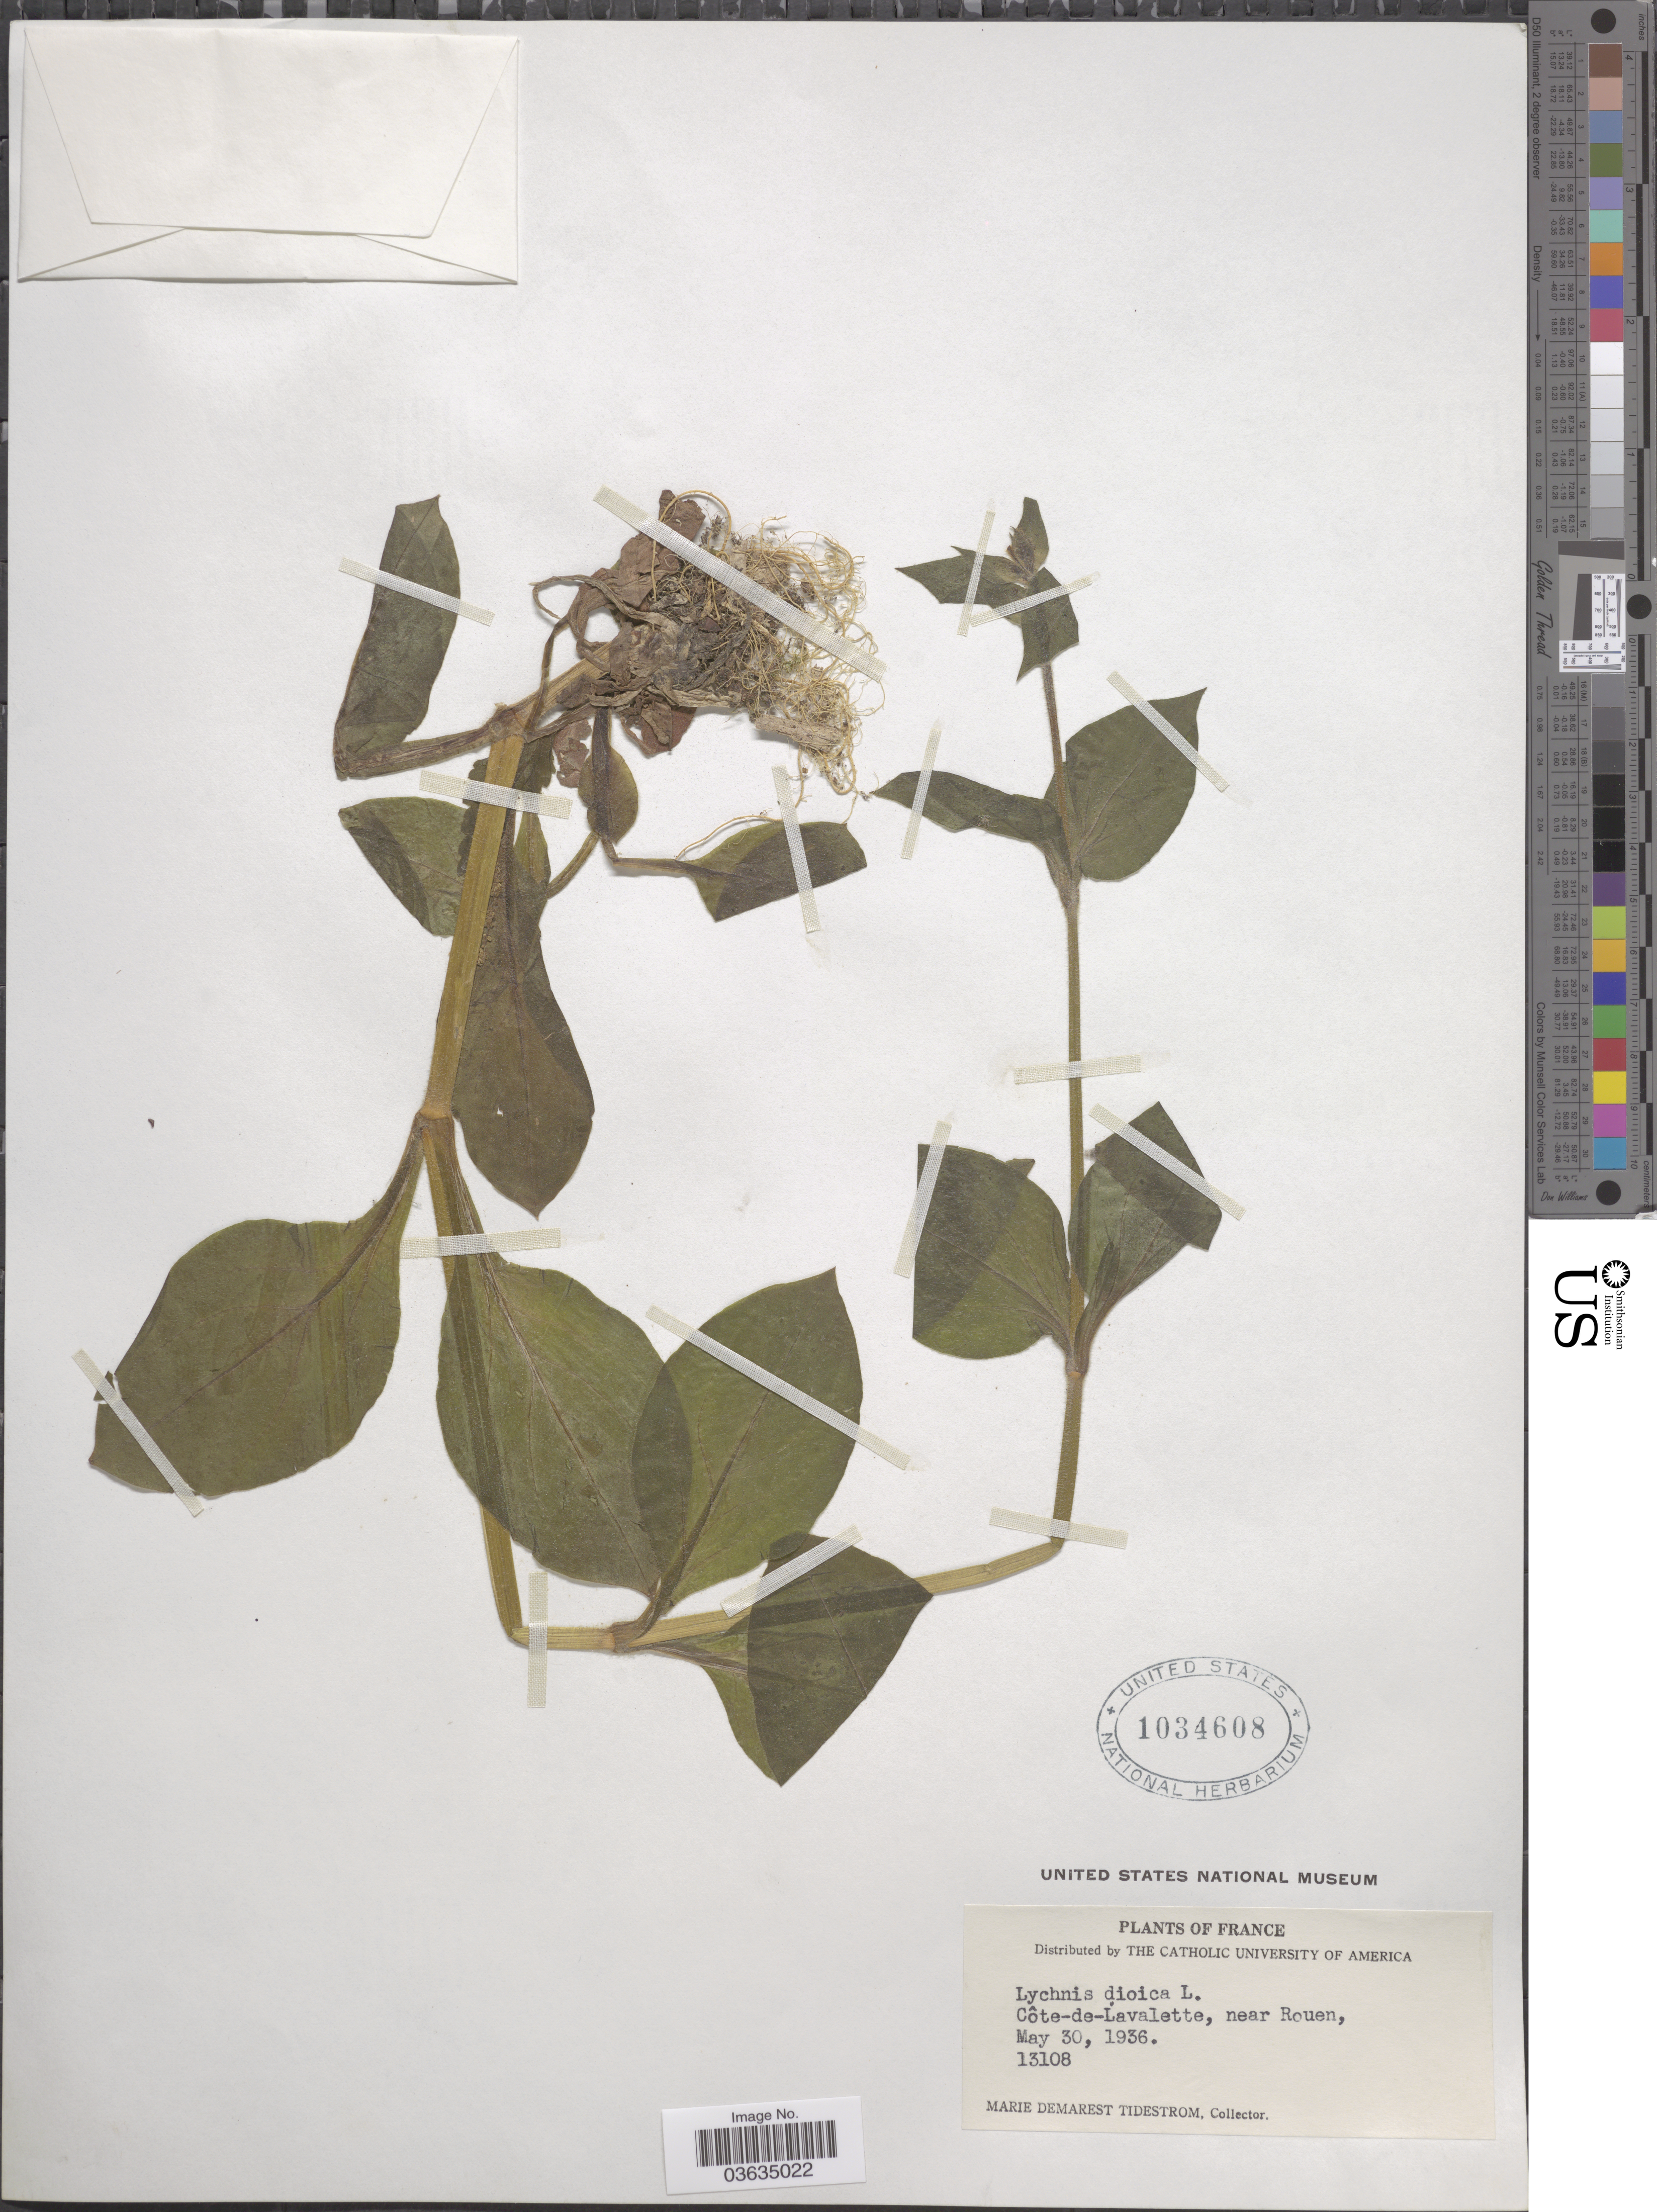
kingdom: Plantae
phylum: Tracheophyta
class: Magnoliopsida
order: Caryophyllales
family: Caryophyllaceae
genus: Silene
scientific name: Silene dioica subsp. dioica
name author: (L.) Clairv.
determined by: Strong, Mark T., (BOT), Smithsonian Institution - National Museum of Natural History (UNITED STATES)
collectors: M. Tidestrom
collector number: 13108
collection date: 1936-05-30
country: France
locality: Côte-de-Lavalette, near Rouen.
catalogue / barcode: US 1034608